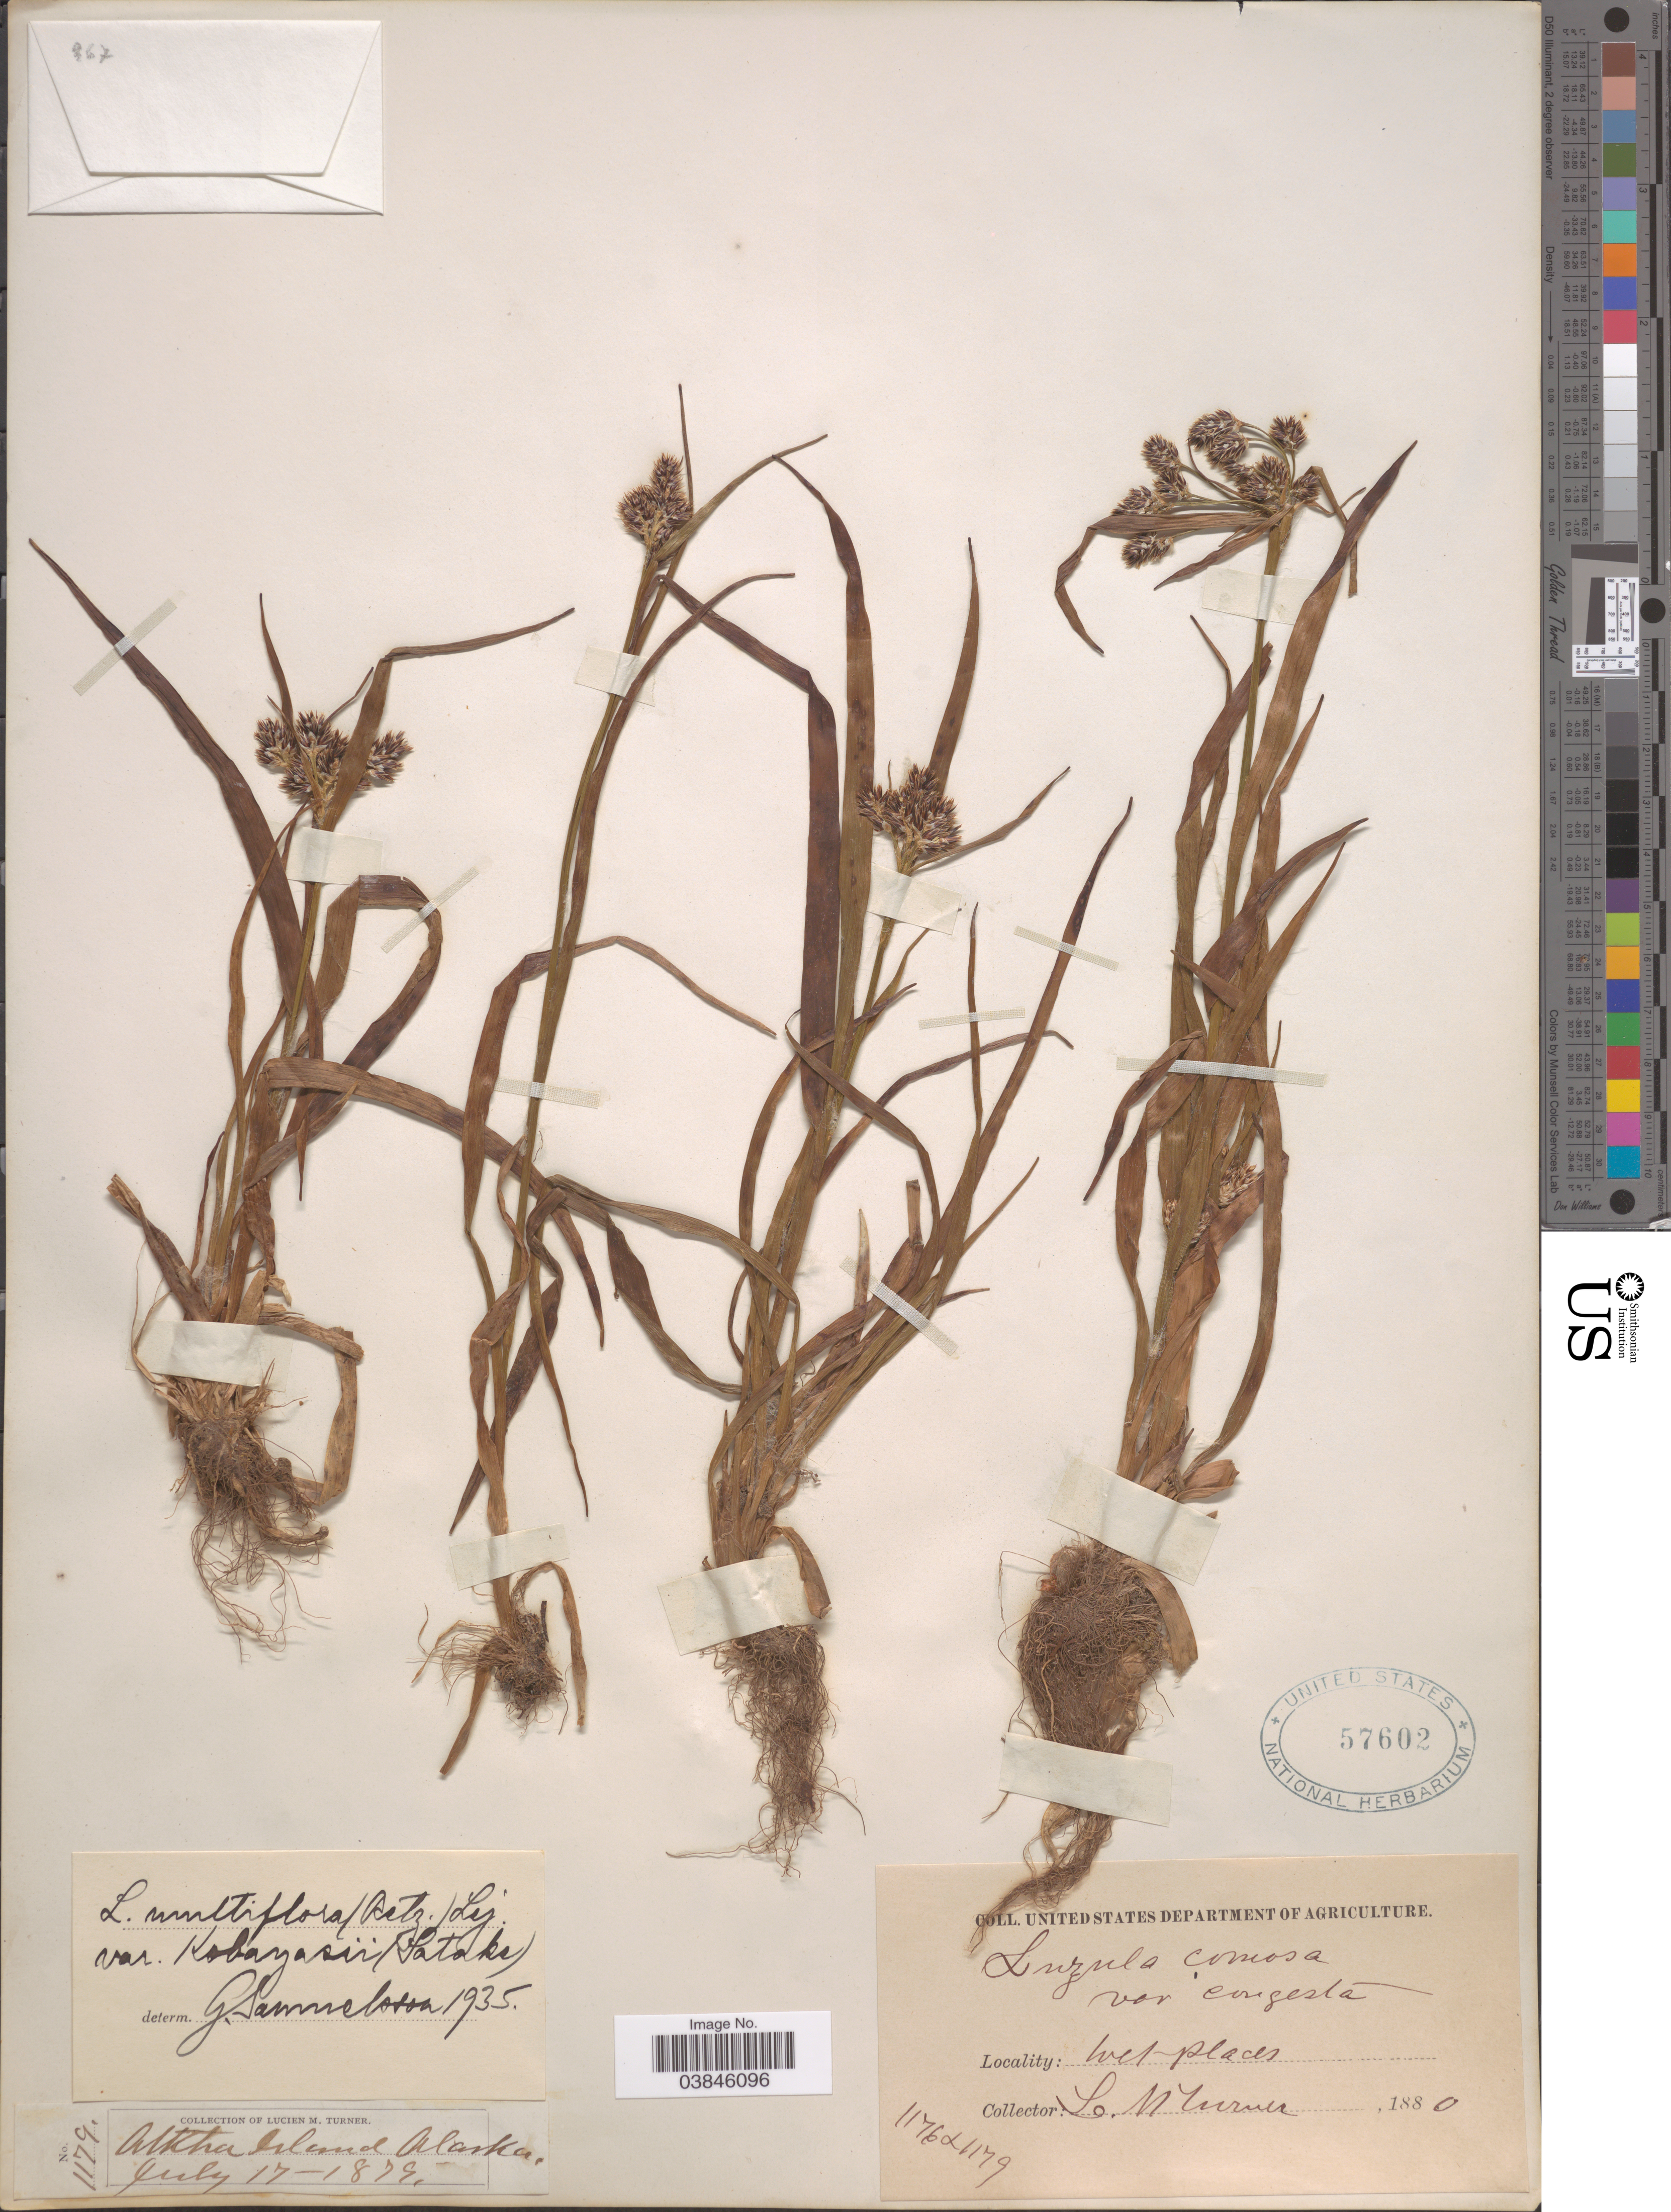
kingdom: Plantae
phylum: Tracheophyta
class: Liliopsida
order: Poales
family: Juncaceae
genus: Luzula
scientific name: Luzula multiflora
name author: (Ehrh.) Lej.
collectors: L. M. Turner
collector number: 1179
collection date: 1879-07-17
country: United States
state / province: Alaska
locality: Atkha Island.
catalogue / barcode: US 57602